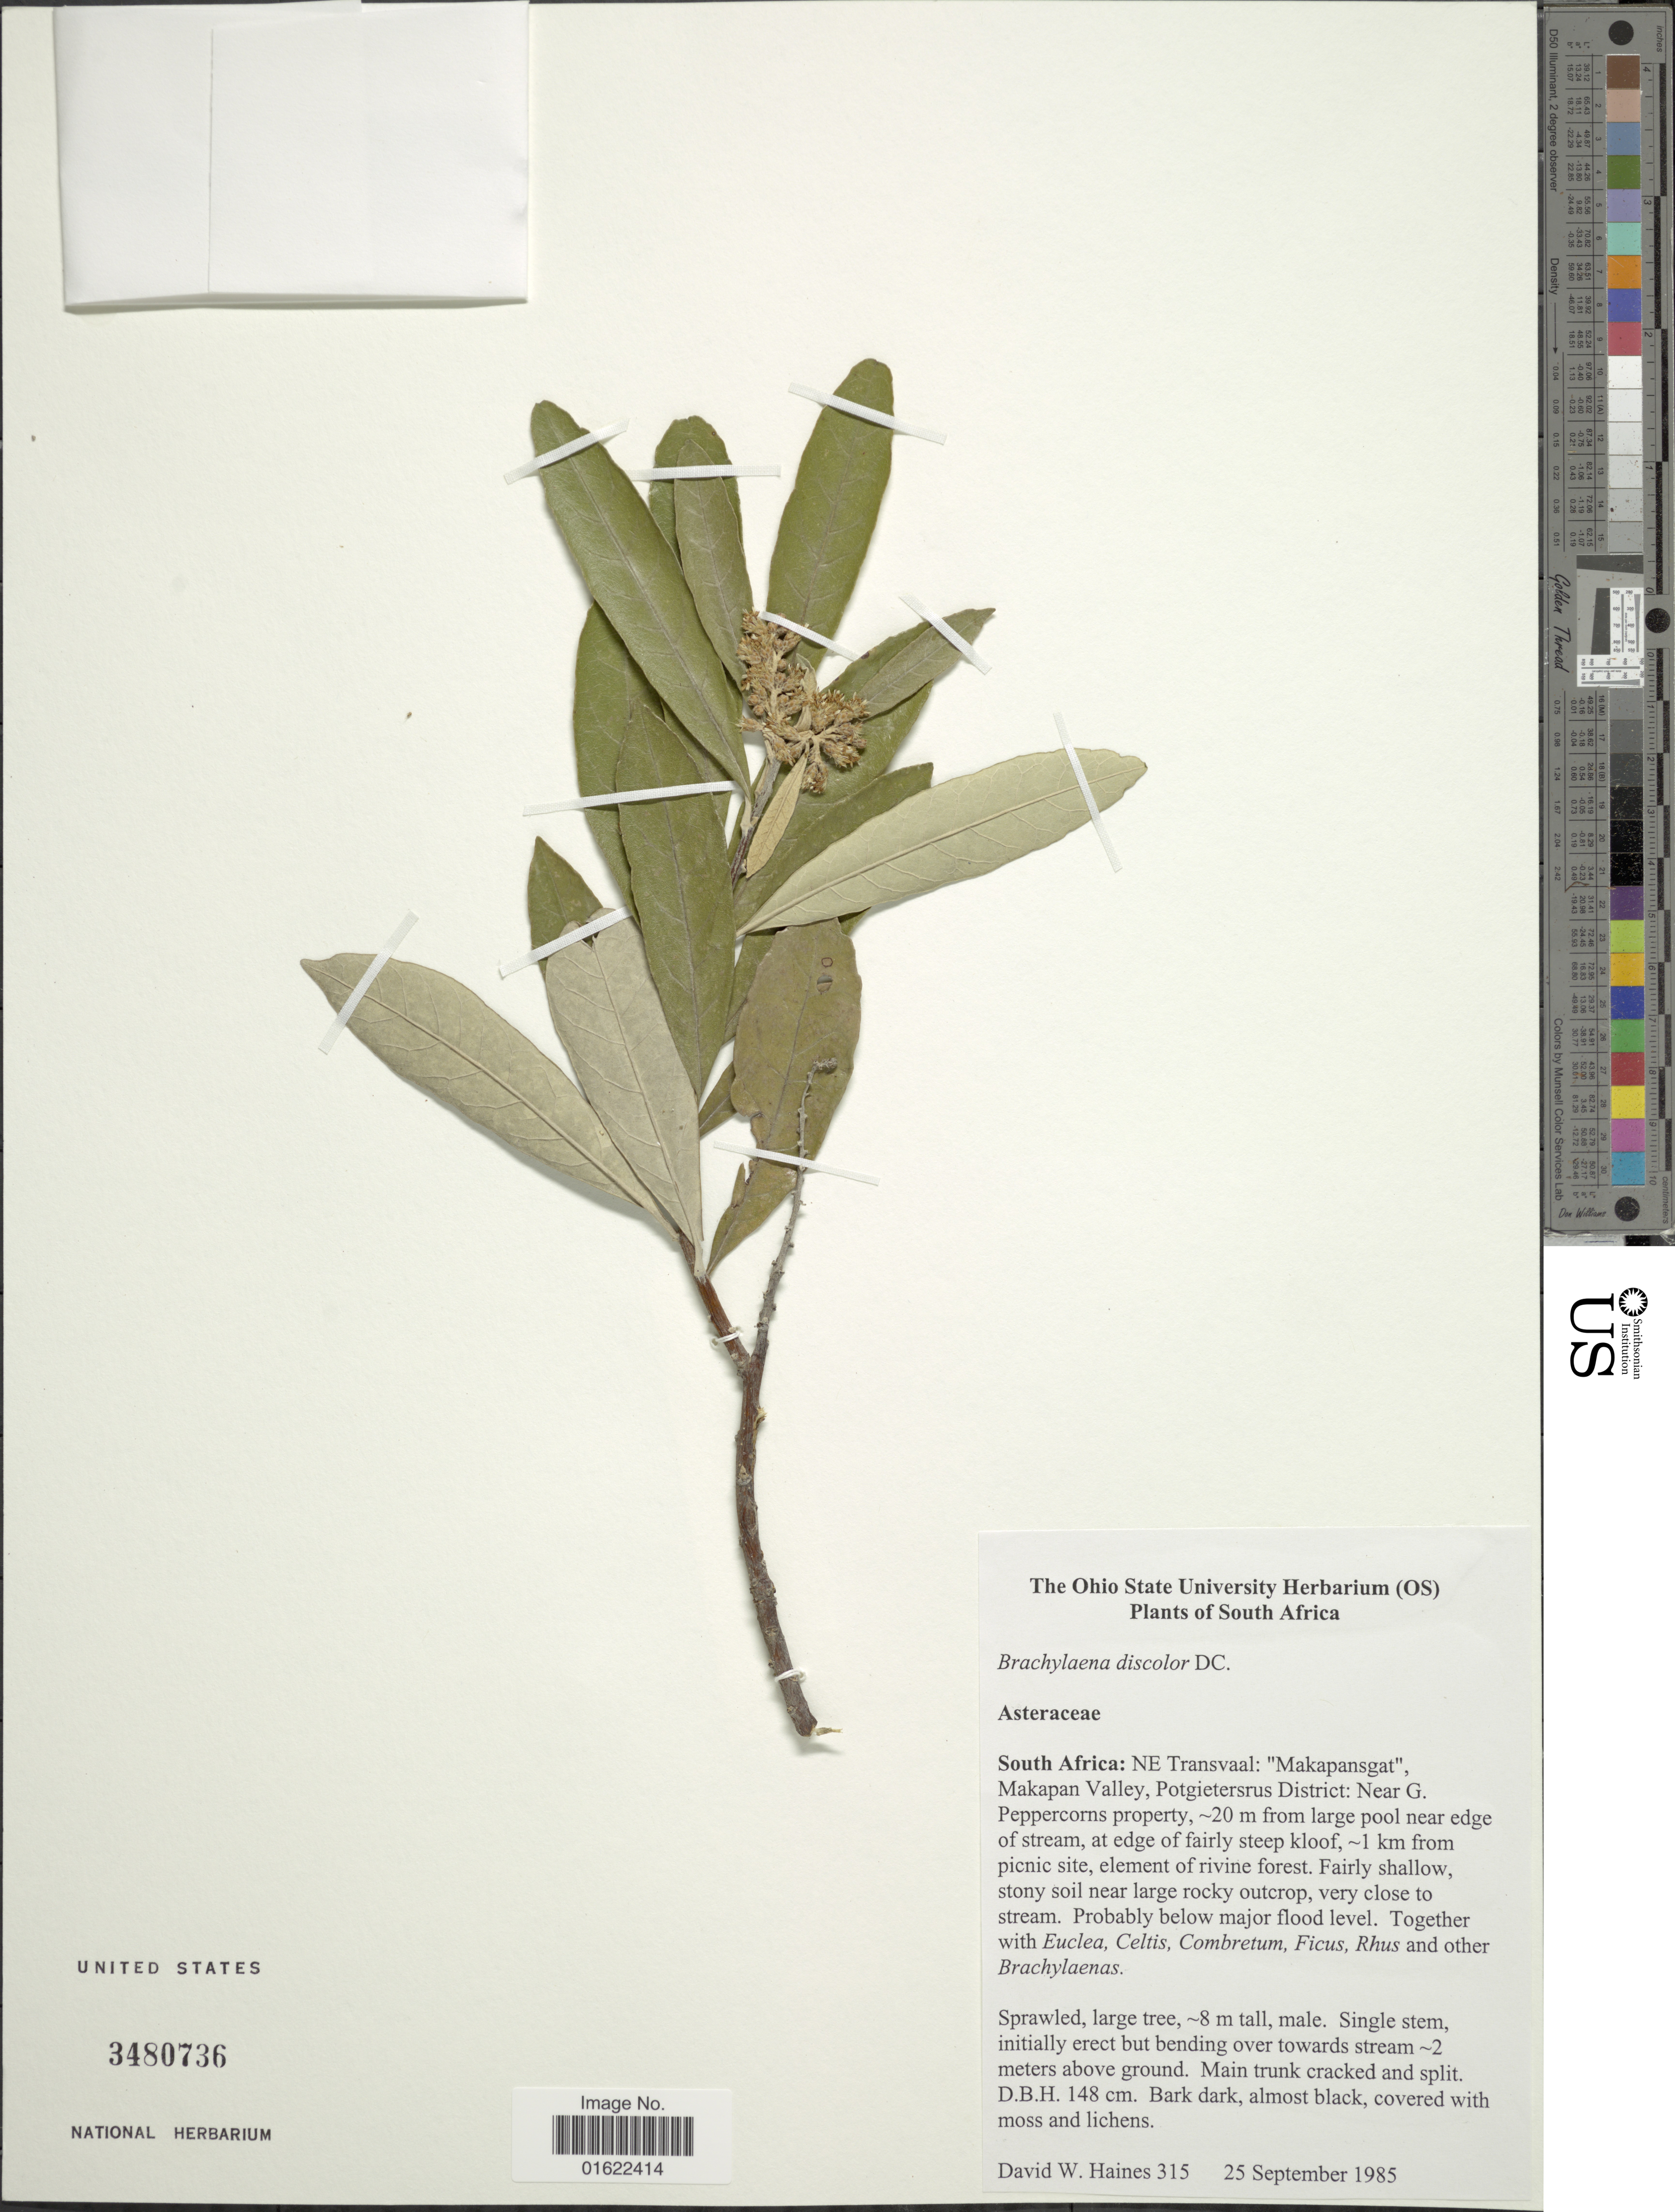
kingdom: Plantae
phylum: Tracheophyta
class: Magnoliopsida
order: Asterales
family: Asteraceae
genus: Brachylaena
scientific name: Brachylaena discolor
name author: DC.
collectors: D. Haines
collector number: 315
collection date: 1985-09-25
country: South Africa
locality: NE Transvaal: "Makapansgat", Makapan Valley, Potgietersrus District: Near G. Peppercorns property, 20 m from large pool near edge of stream, at edge of fairly steep kloof, 1 km from picnic site, element of rivine forest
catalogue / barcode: US 3480736